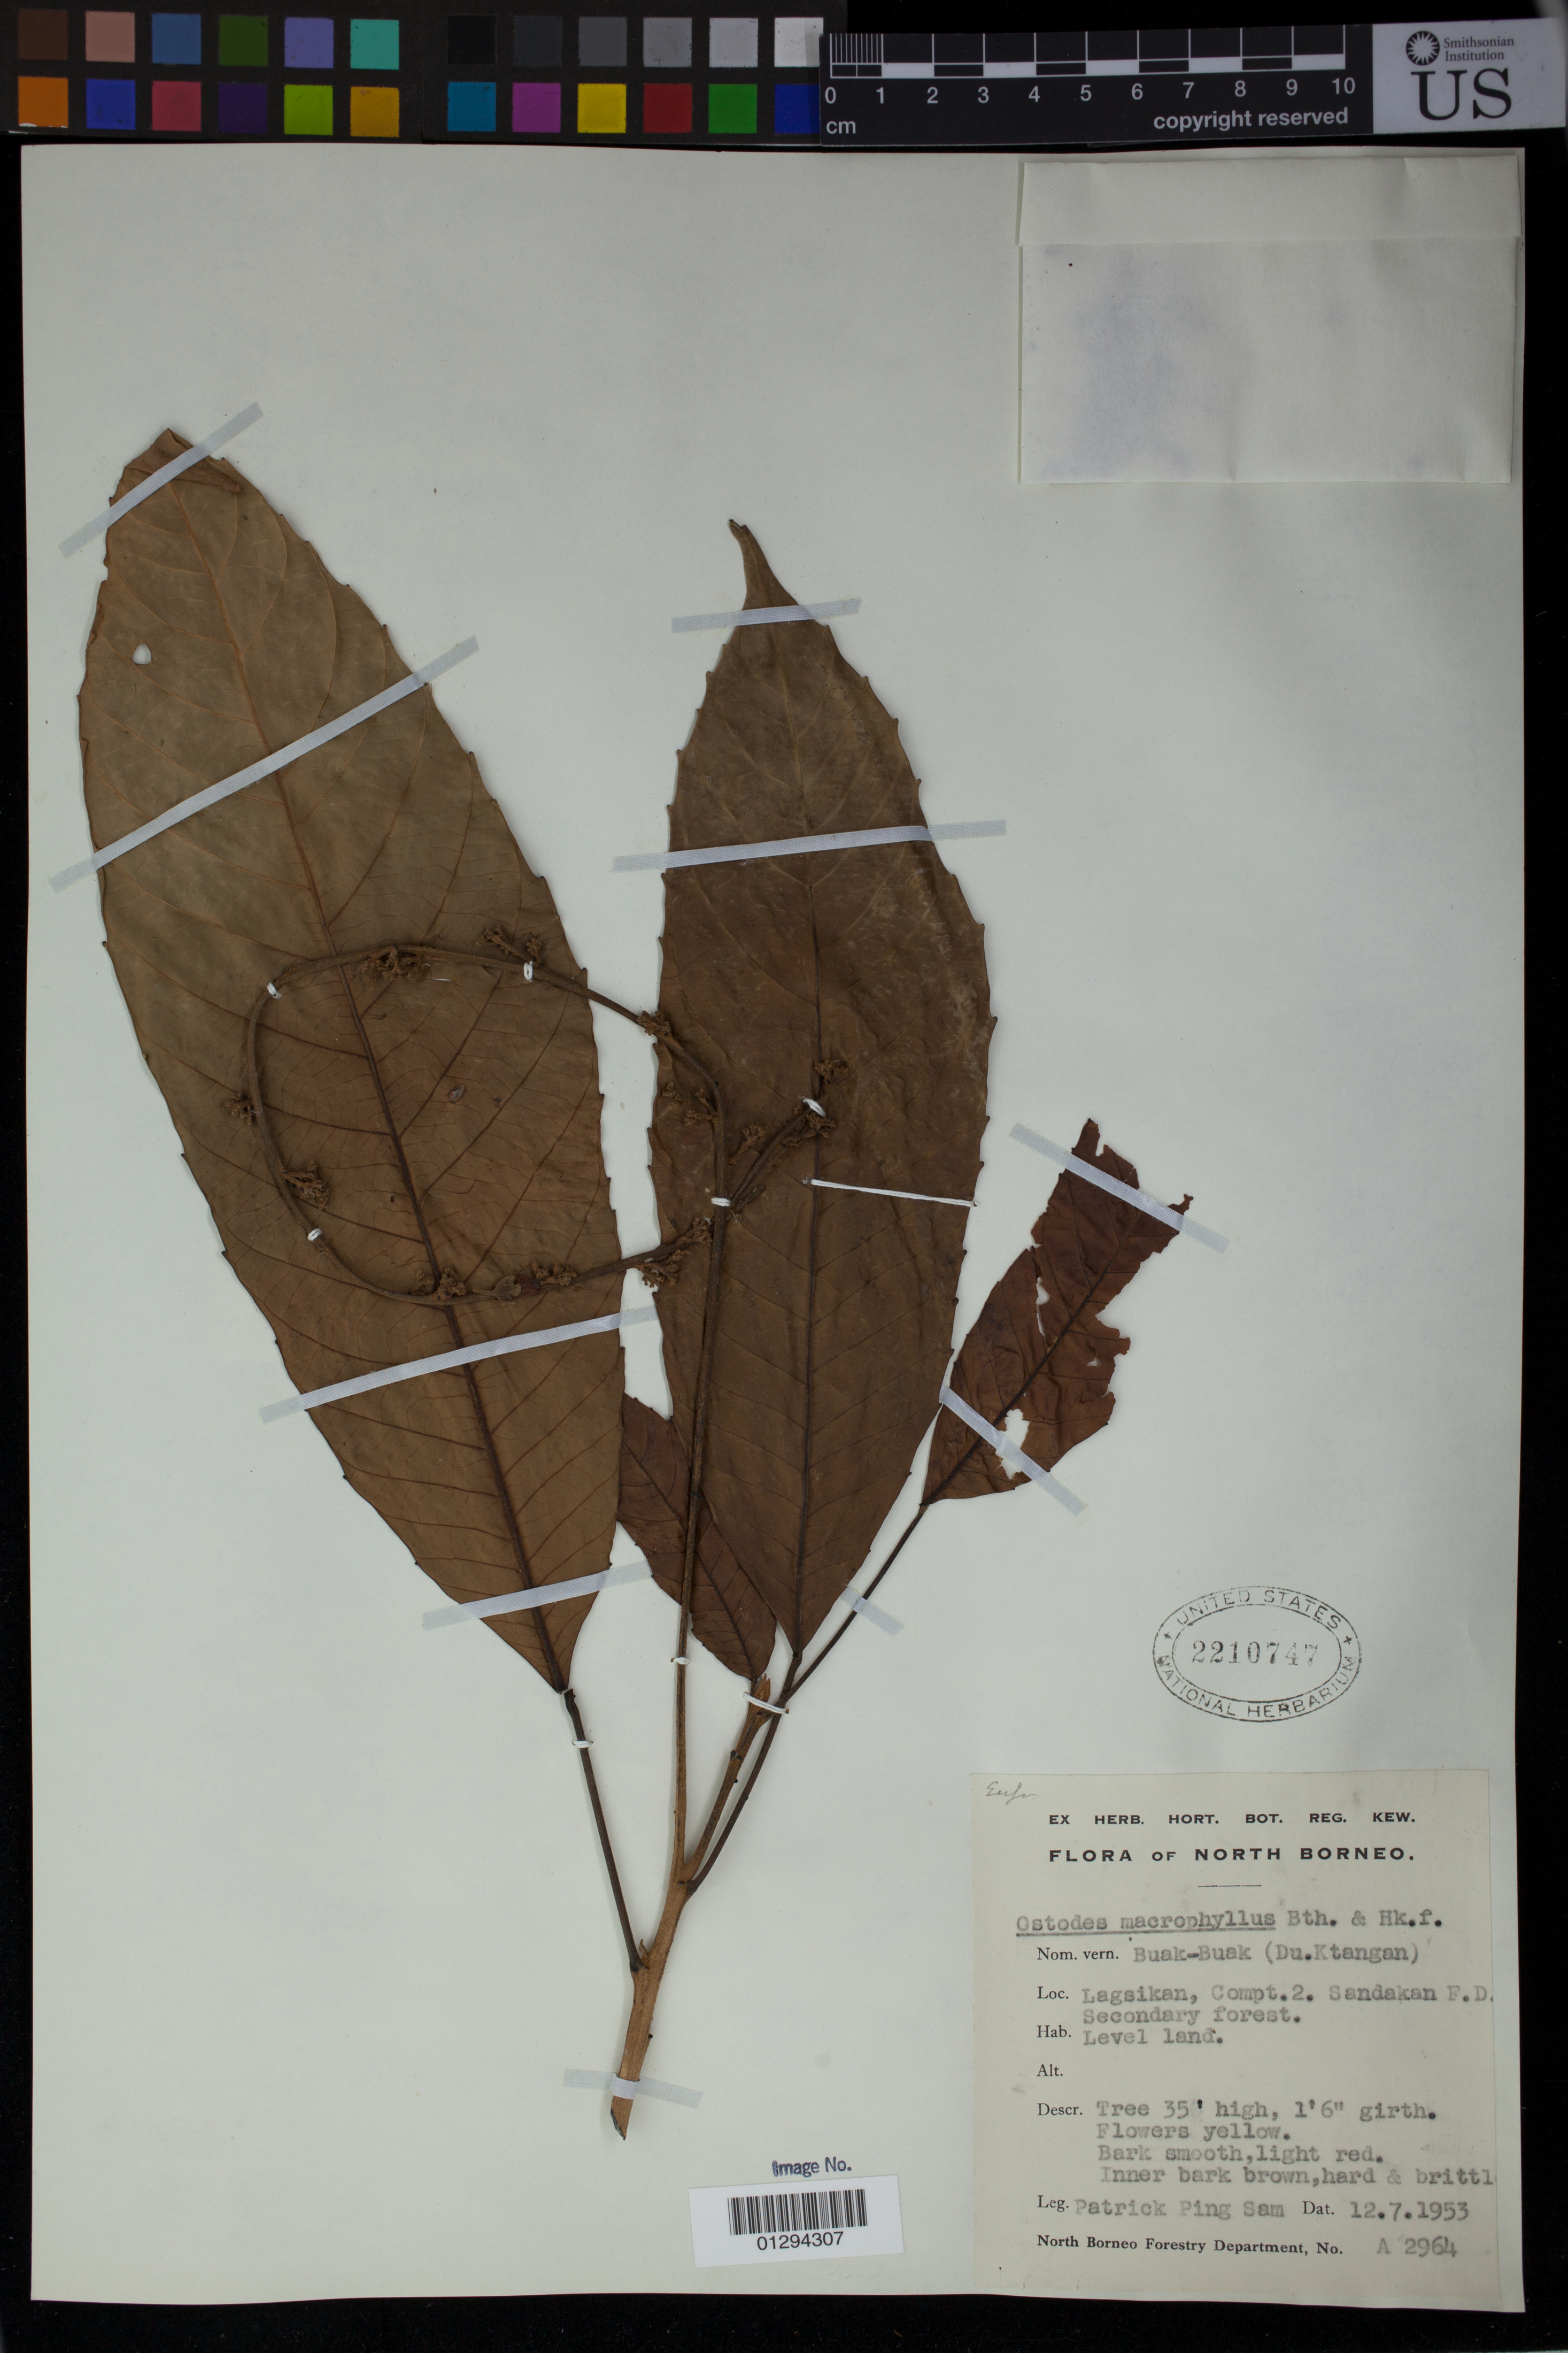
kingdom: Plantae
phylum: Tracheophyta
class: Magnoliopsida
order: Malpighiales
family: Euphorbiaceae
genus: Fahrenheitia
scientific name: Fahrenheitia pendula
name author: (Hassk.) Airy Shaw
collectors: P.P. Sam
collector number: A 2964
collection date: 1953-07-12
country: Malaysia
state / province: Sabah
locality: Lagsikan, Compt. 2. Sandakan F. D.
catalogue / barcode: US 2210747